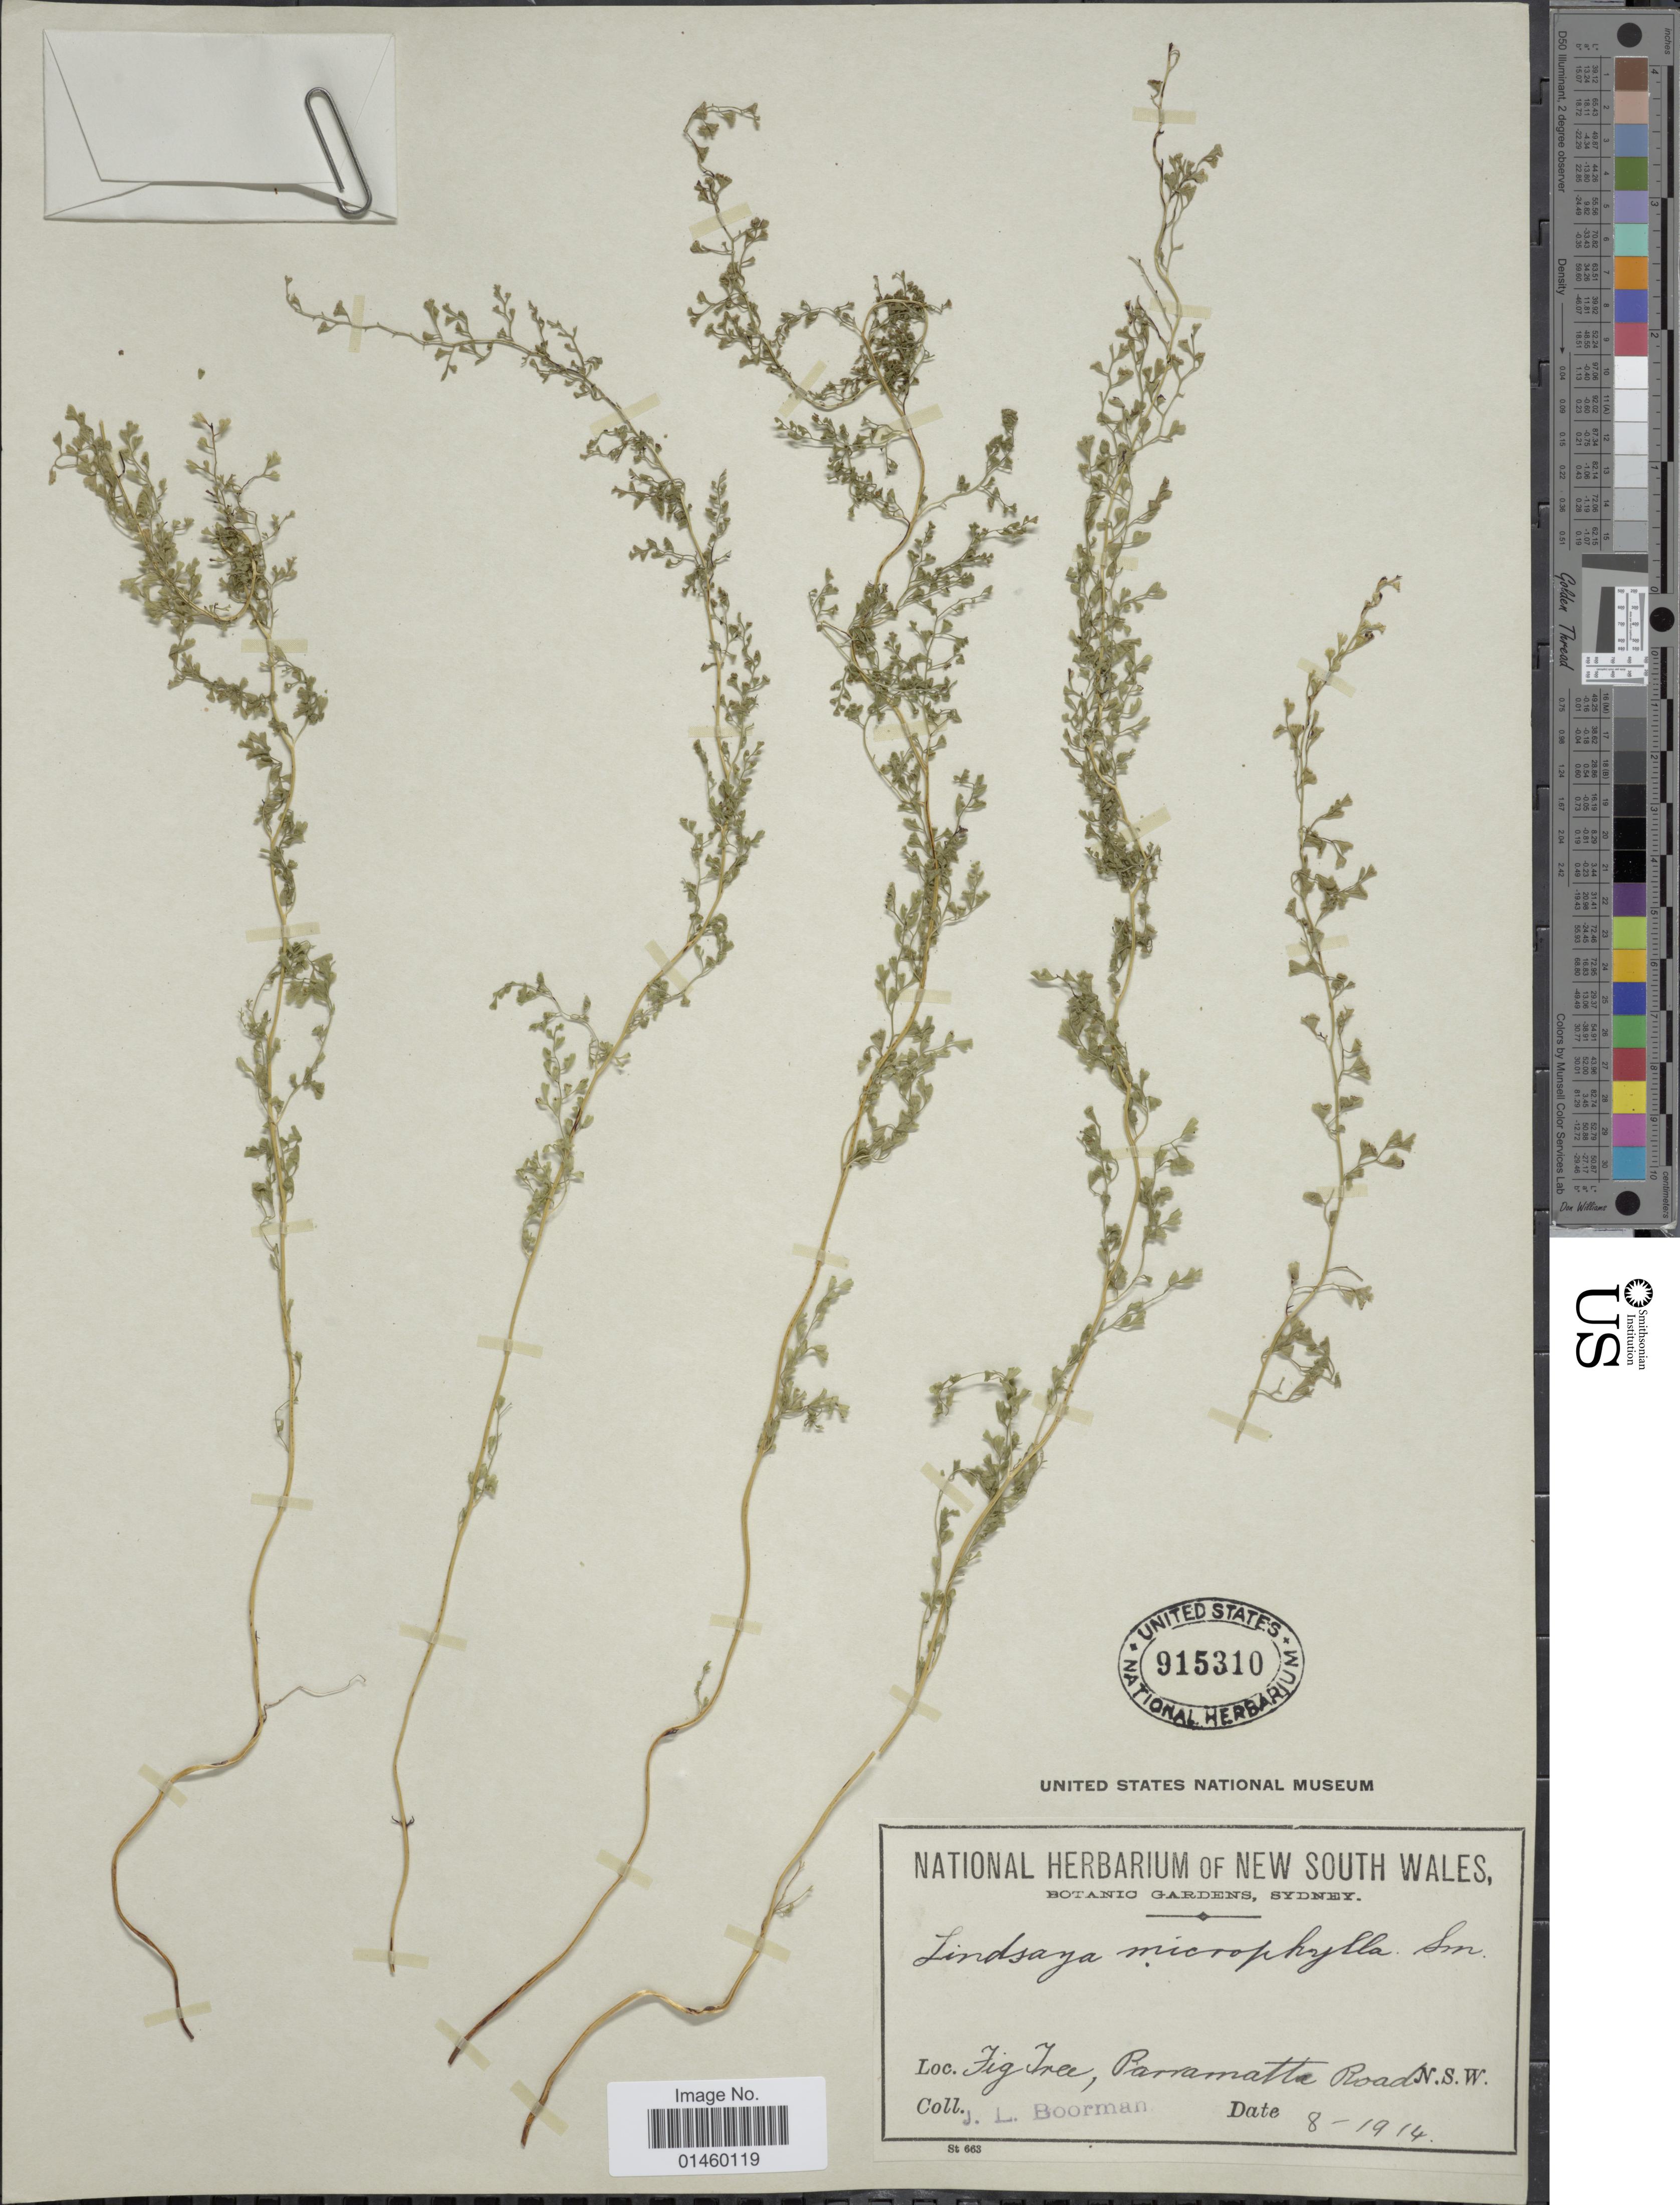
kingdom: Plantae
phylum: Tracheophyta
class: Polypodiopsida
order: Polypodiales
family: Lindsaeaceae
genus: Lindsaea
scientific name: Lindsaea microphylla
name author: Sw.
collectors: J. Boorman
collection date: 1914-08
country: Australia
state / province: New South Wales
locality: Fig Tree, Parramatta Road. N.S.W.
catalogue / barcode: US 915310